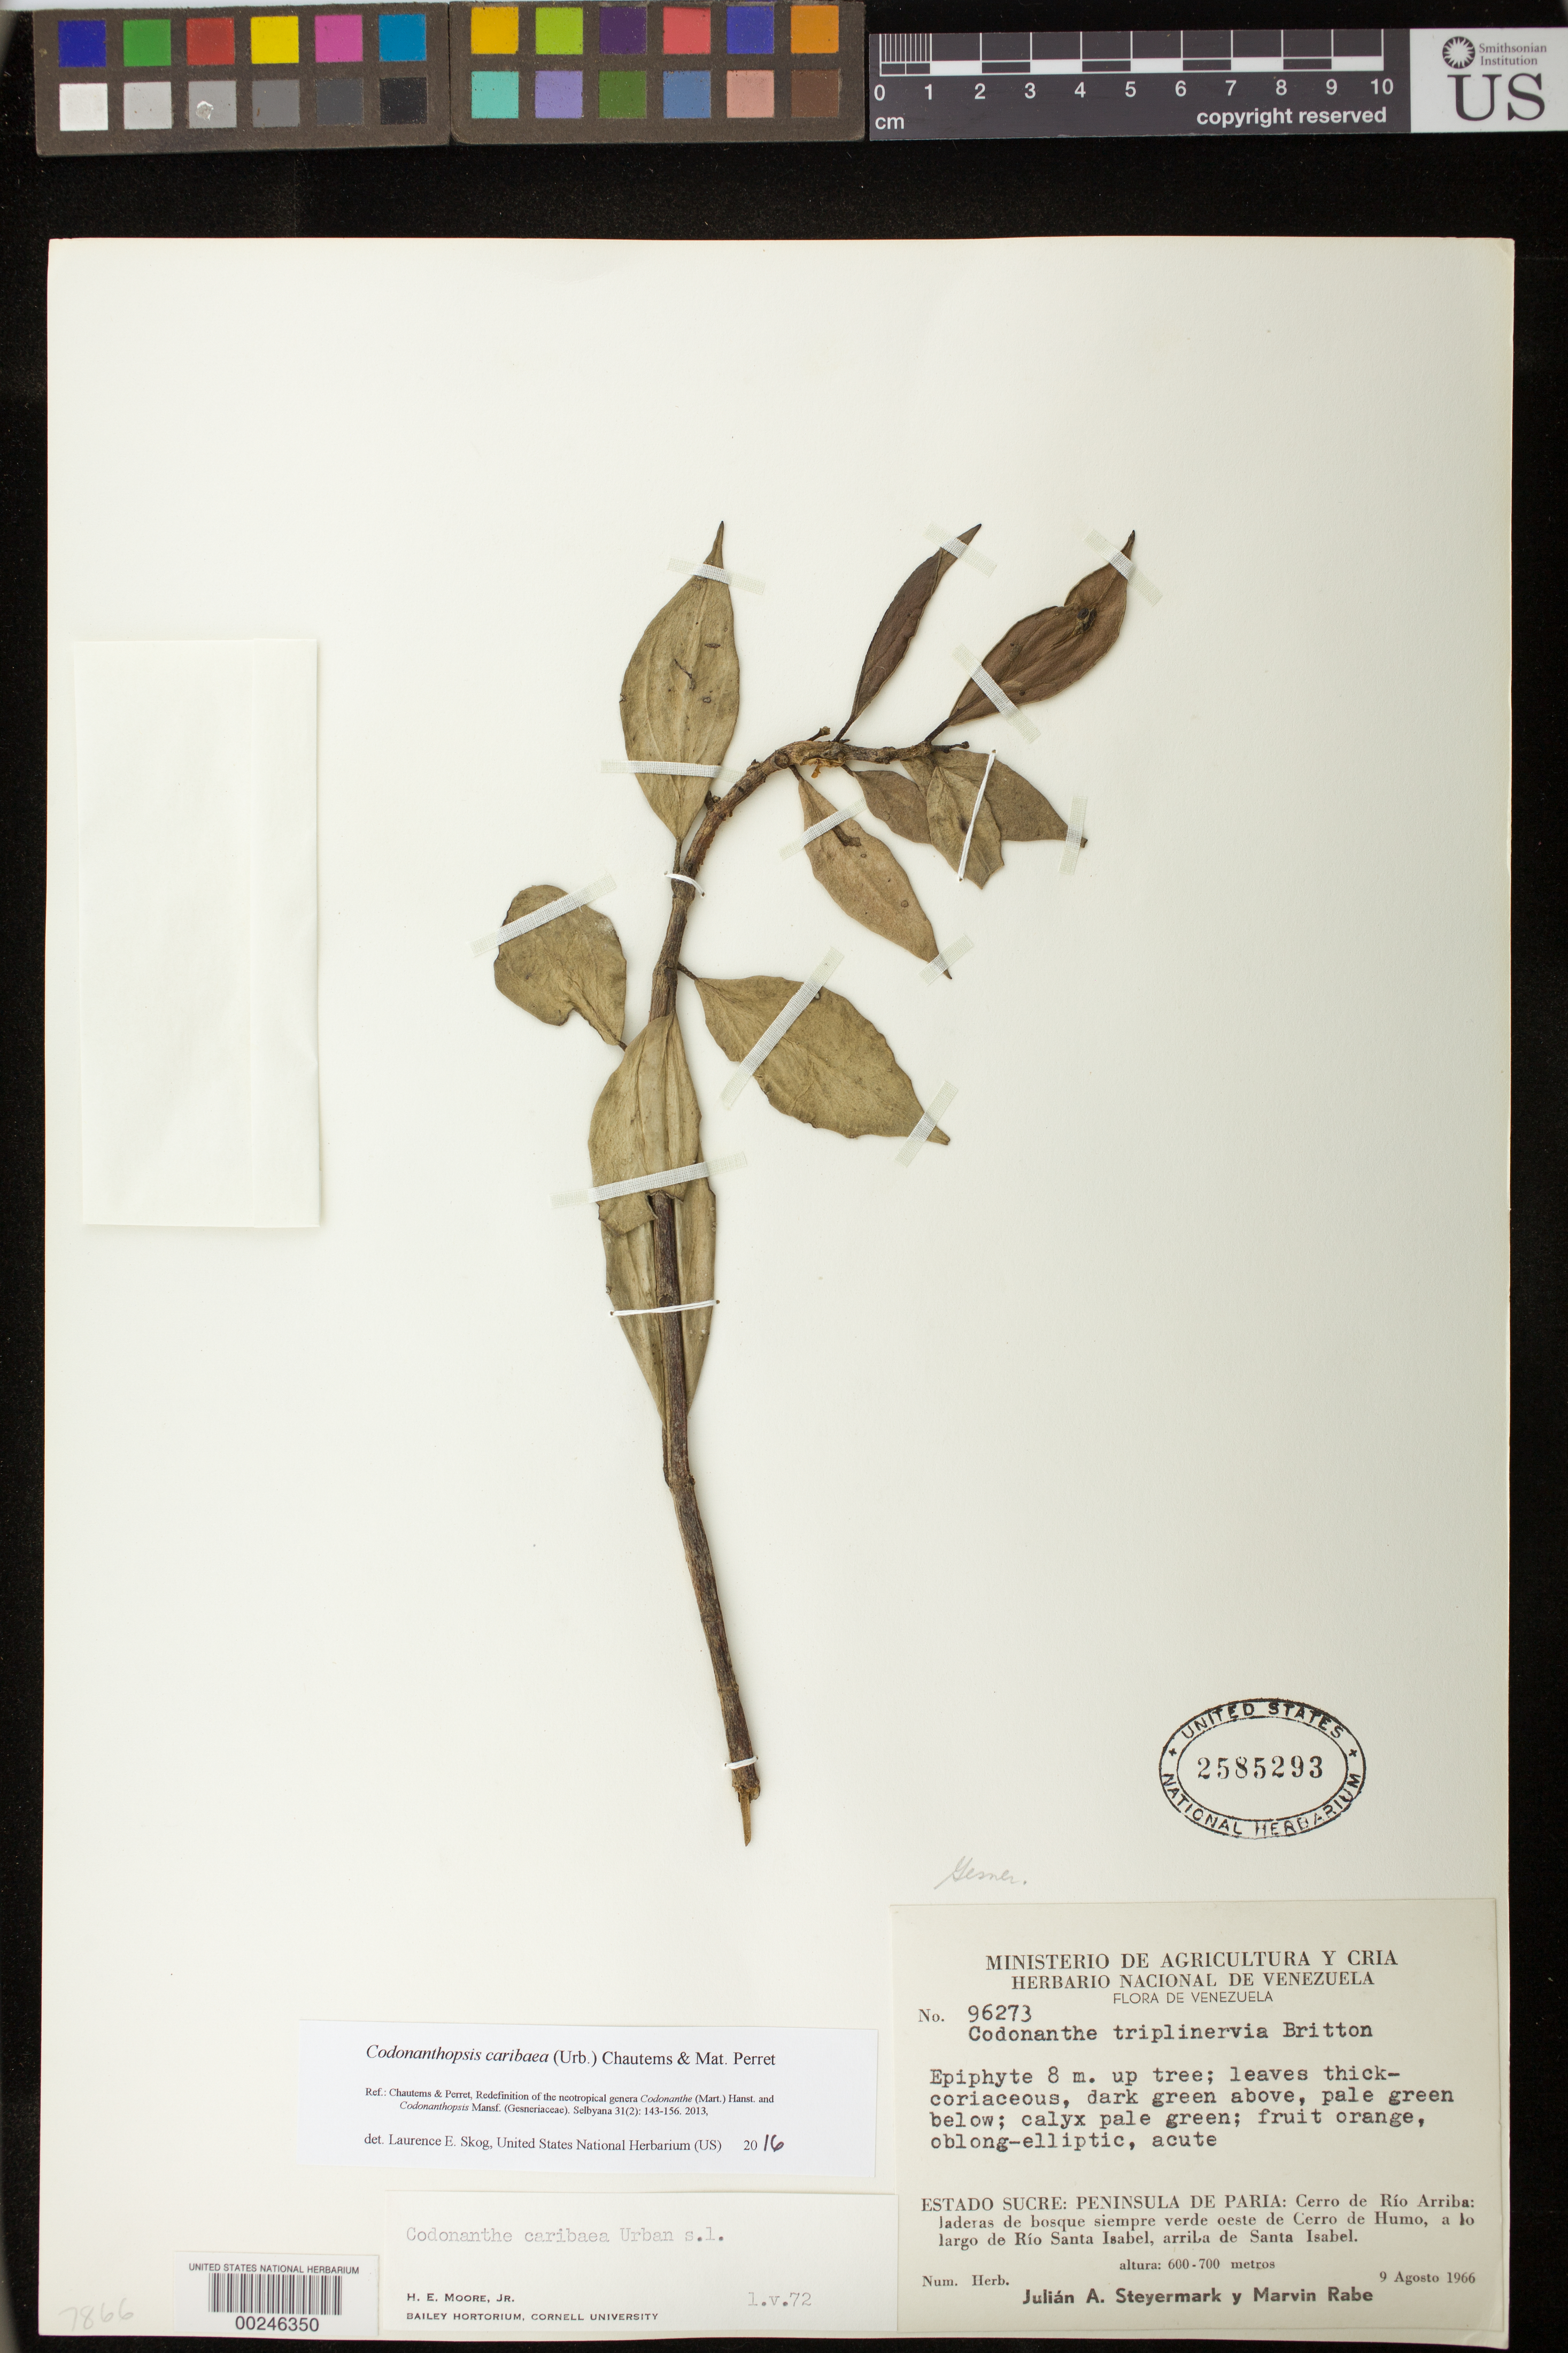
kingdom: Plantae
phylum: Tracheophyta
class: Magnoliopsida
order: Lamiales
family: Gesneriaceae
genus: Codonanthopsis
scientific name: Codonanthopsis caribaea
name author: (Urb.) Chautems & Mat.Perret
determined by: Skog, Laurence E.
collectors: J. Steyermark & M. Rabe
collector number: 96273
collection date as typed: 09 Aug 1966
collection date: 1966-08-09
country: Venezuela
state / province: Sucre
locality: Peninsula de Paria, Cerro de Rio Arriba, W of Cerro de Humo, along Rio SantaIsabel, above S Isabel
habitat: Edges of ever green forest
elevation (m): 600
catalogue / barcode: US 2585293